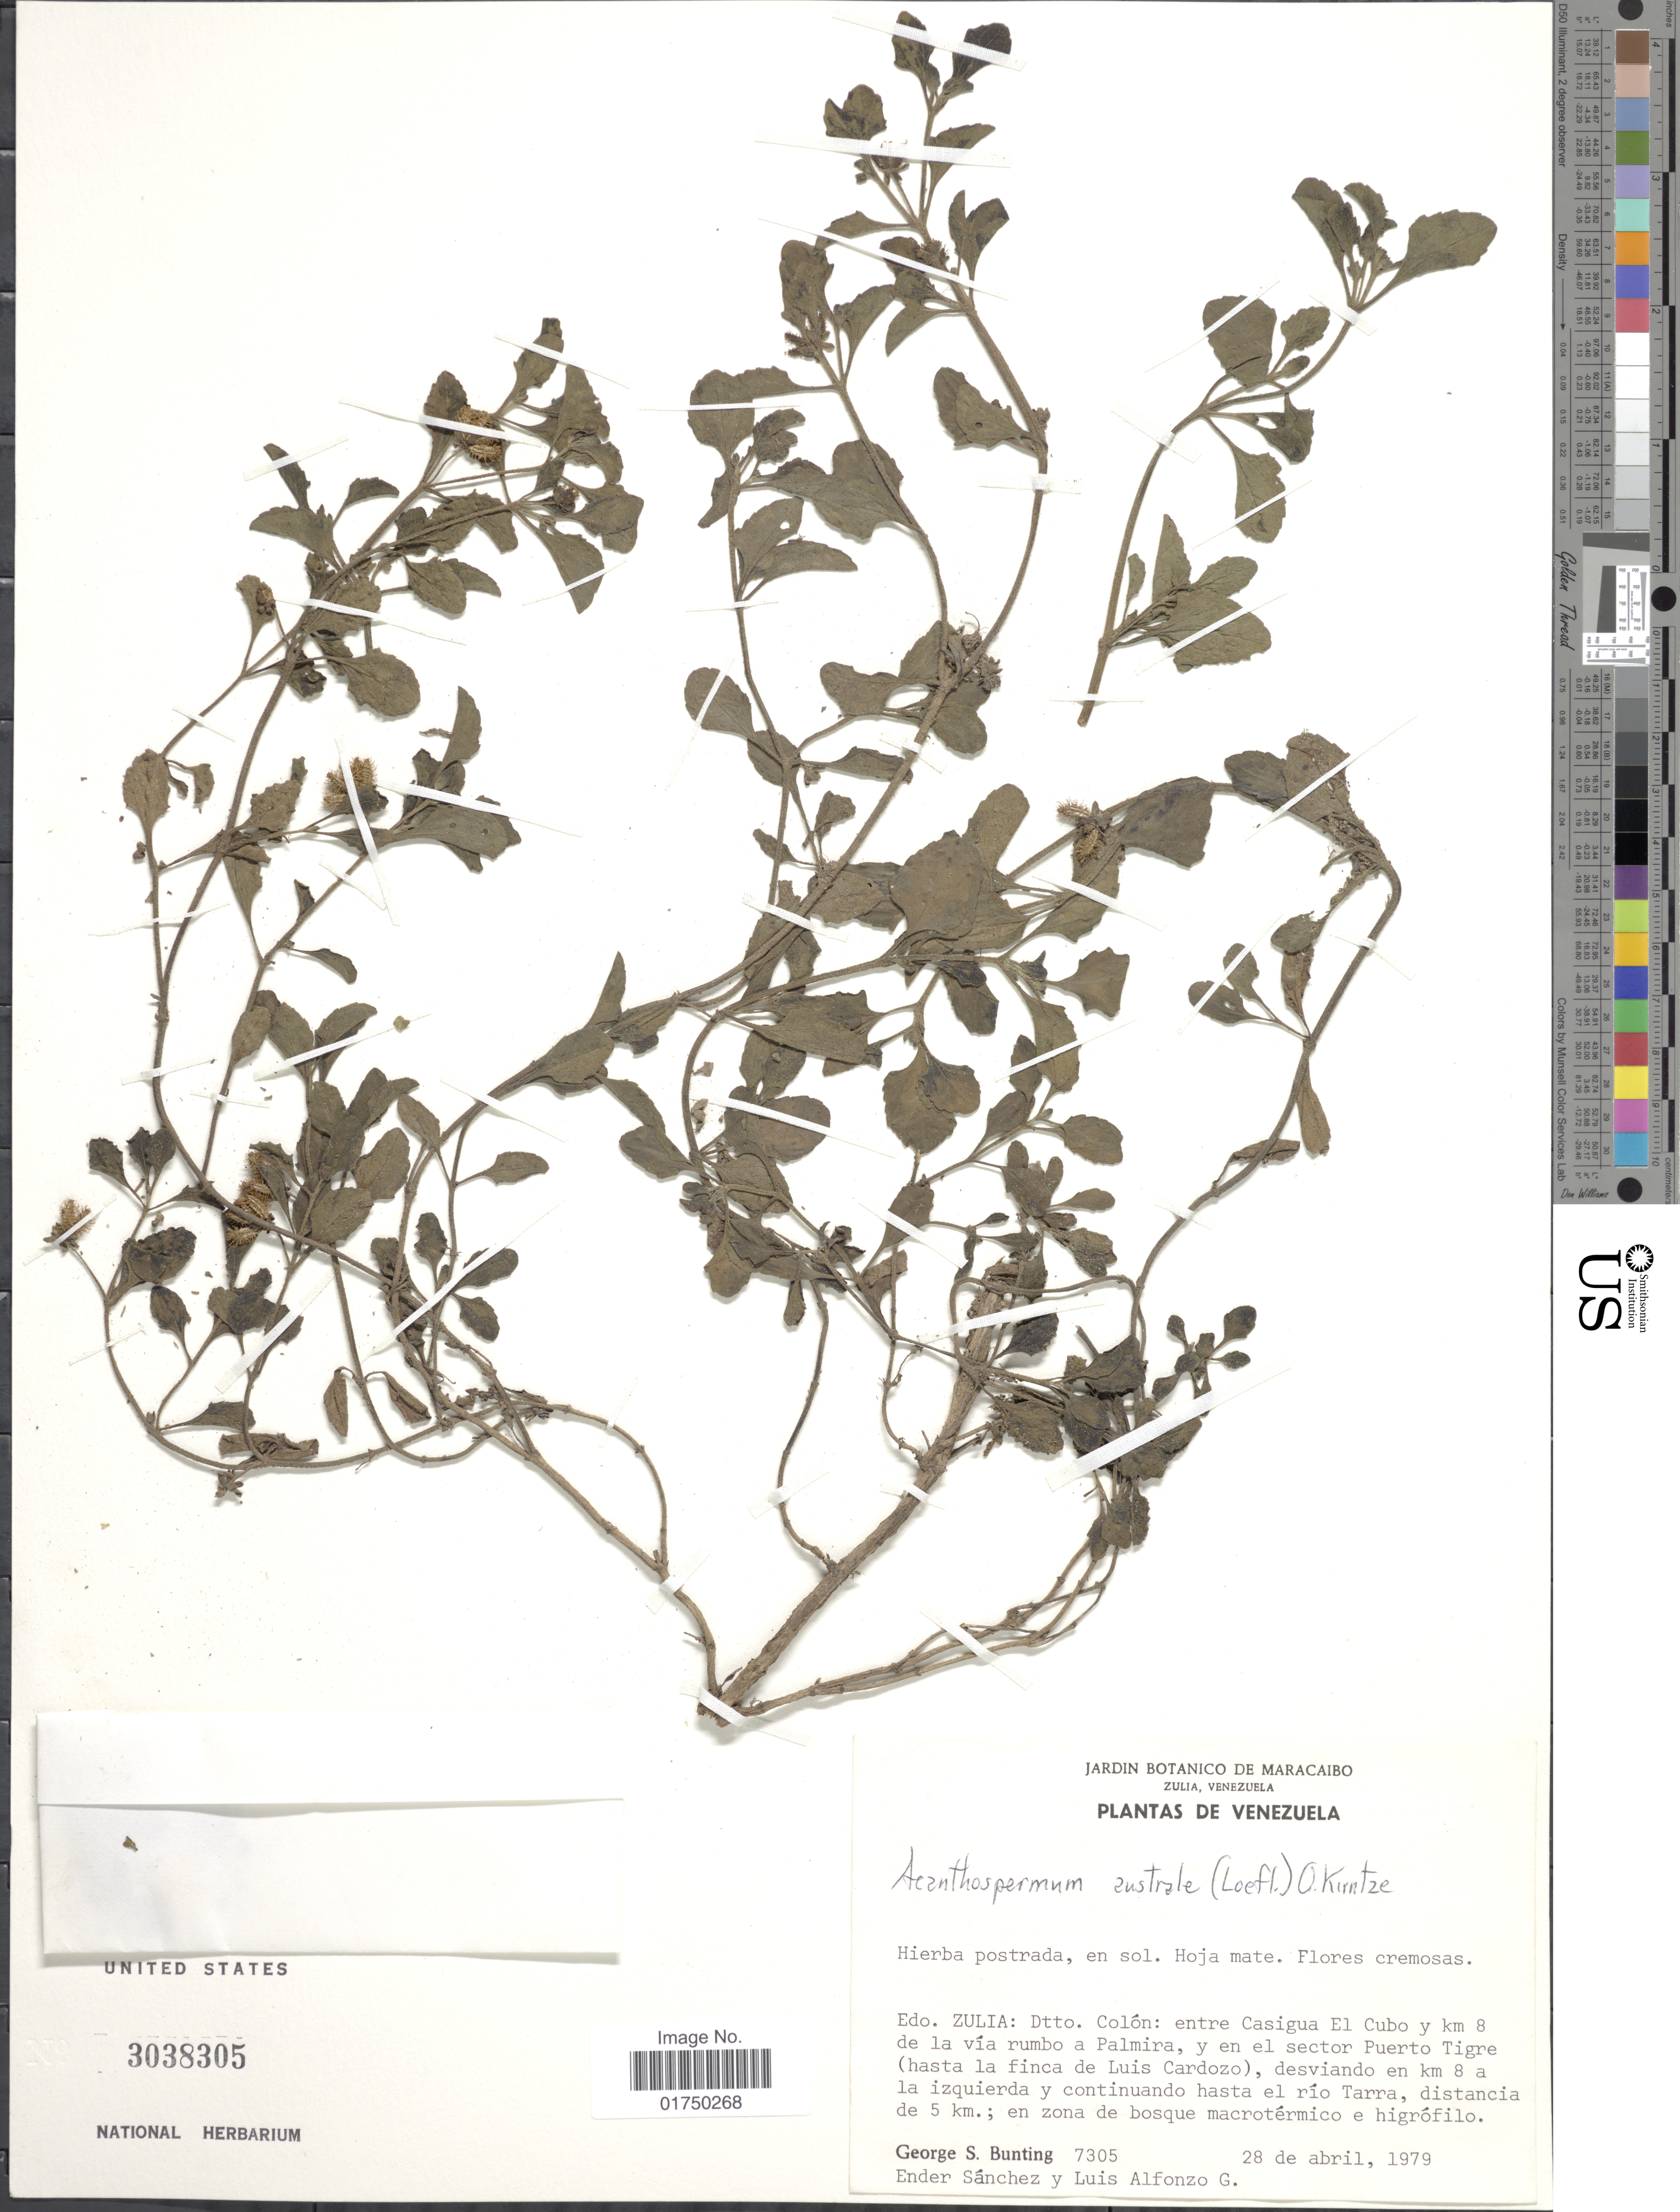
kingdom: Plantae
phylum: Tracheophyta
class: Magnoliopsida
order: Asterales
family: Asteraceae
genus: Acanthospermum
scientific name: Acanthospermum australe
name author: (Loefl.) Kuntze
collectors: G. S. Bunting, E. Sanchez & L. Alfonzo G.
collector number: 7305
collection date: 1979-04-28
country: Venezuela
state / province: Zulia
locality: Edo. Zulia: Dtto. Colón: entre Casigua El Cubo y km 8 de la vía rumbo a Palmira, y en el sector Puerto Tigre (hasta la finca de Luis Cardozo), desviando en km 8 a la izquierda y continuando hasta el río Tarra, distancia de 5 km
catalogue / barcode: US 3038305